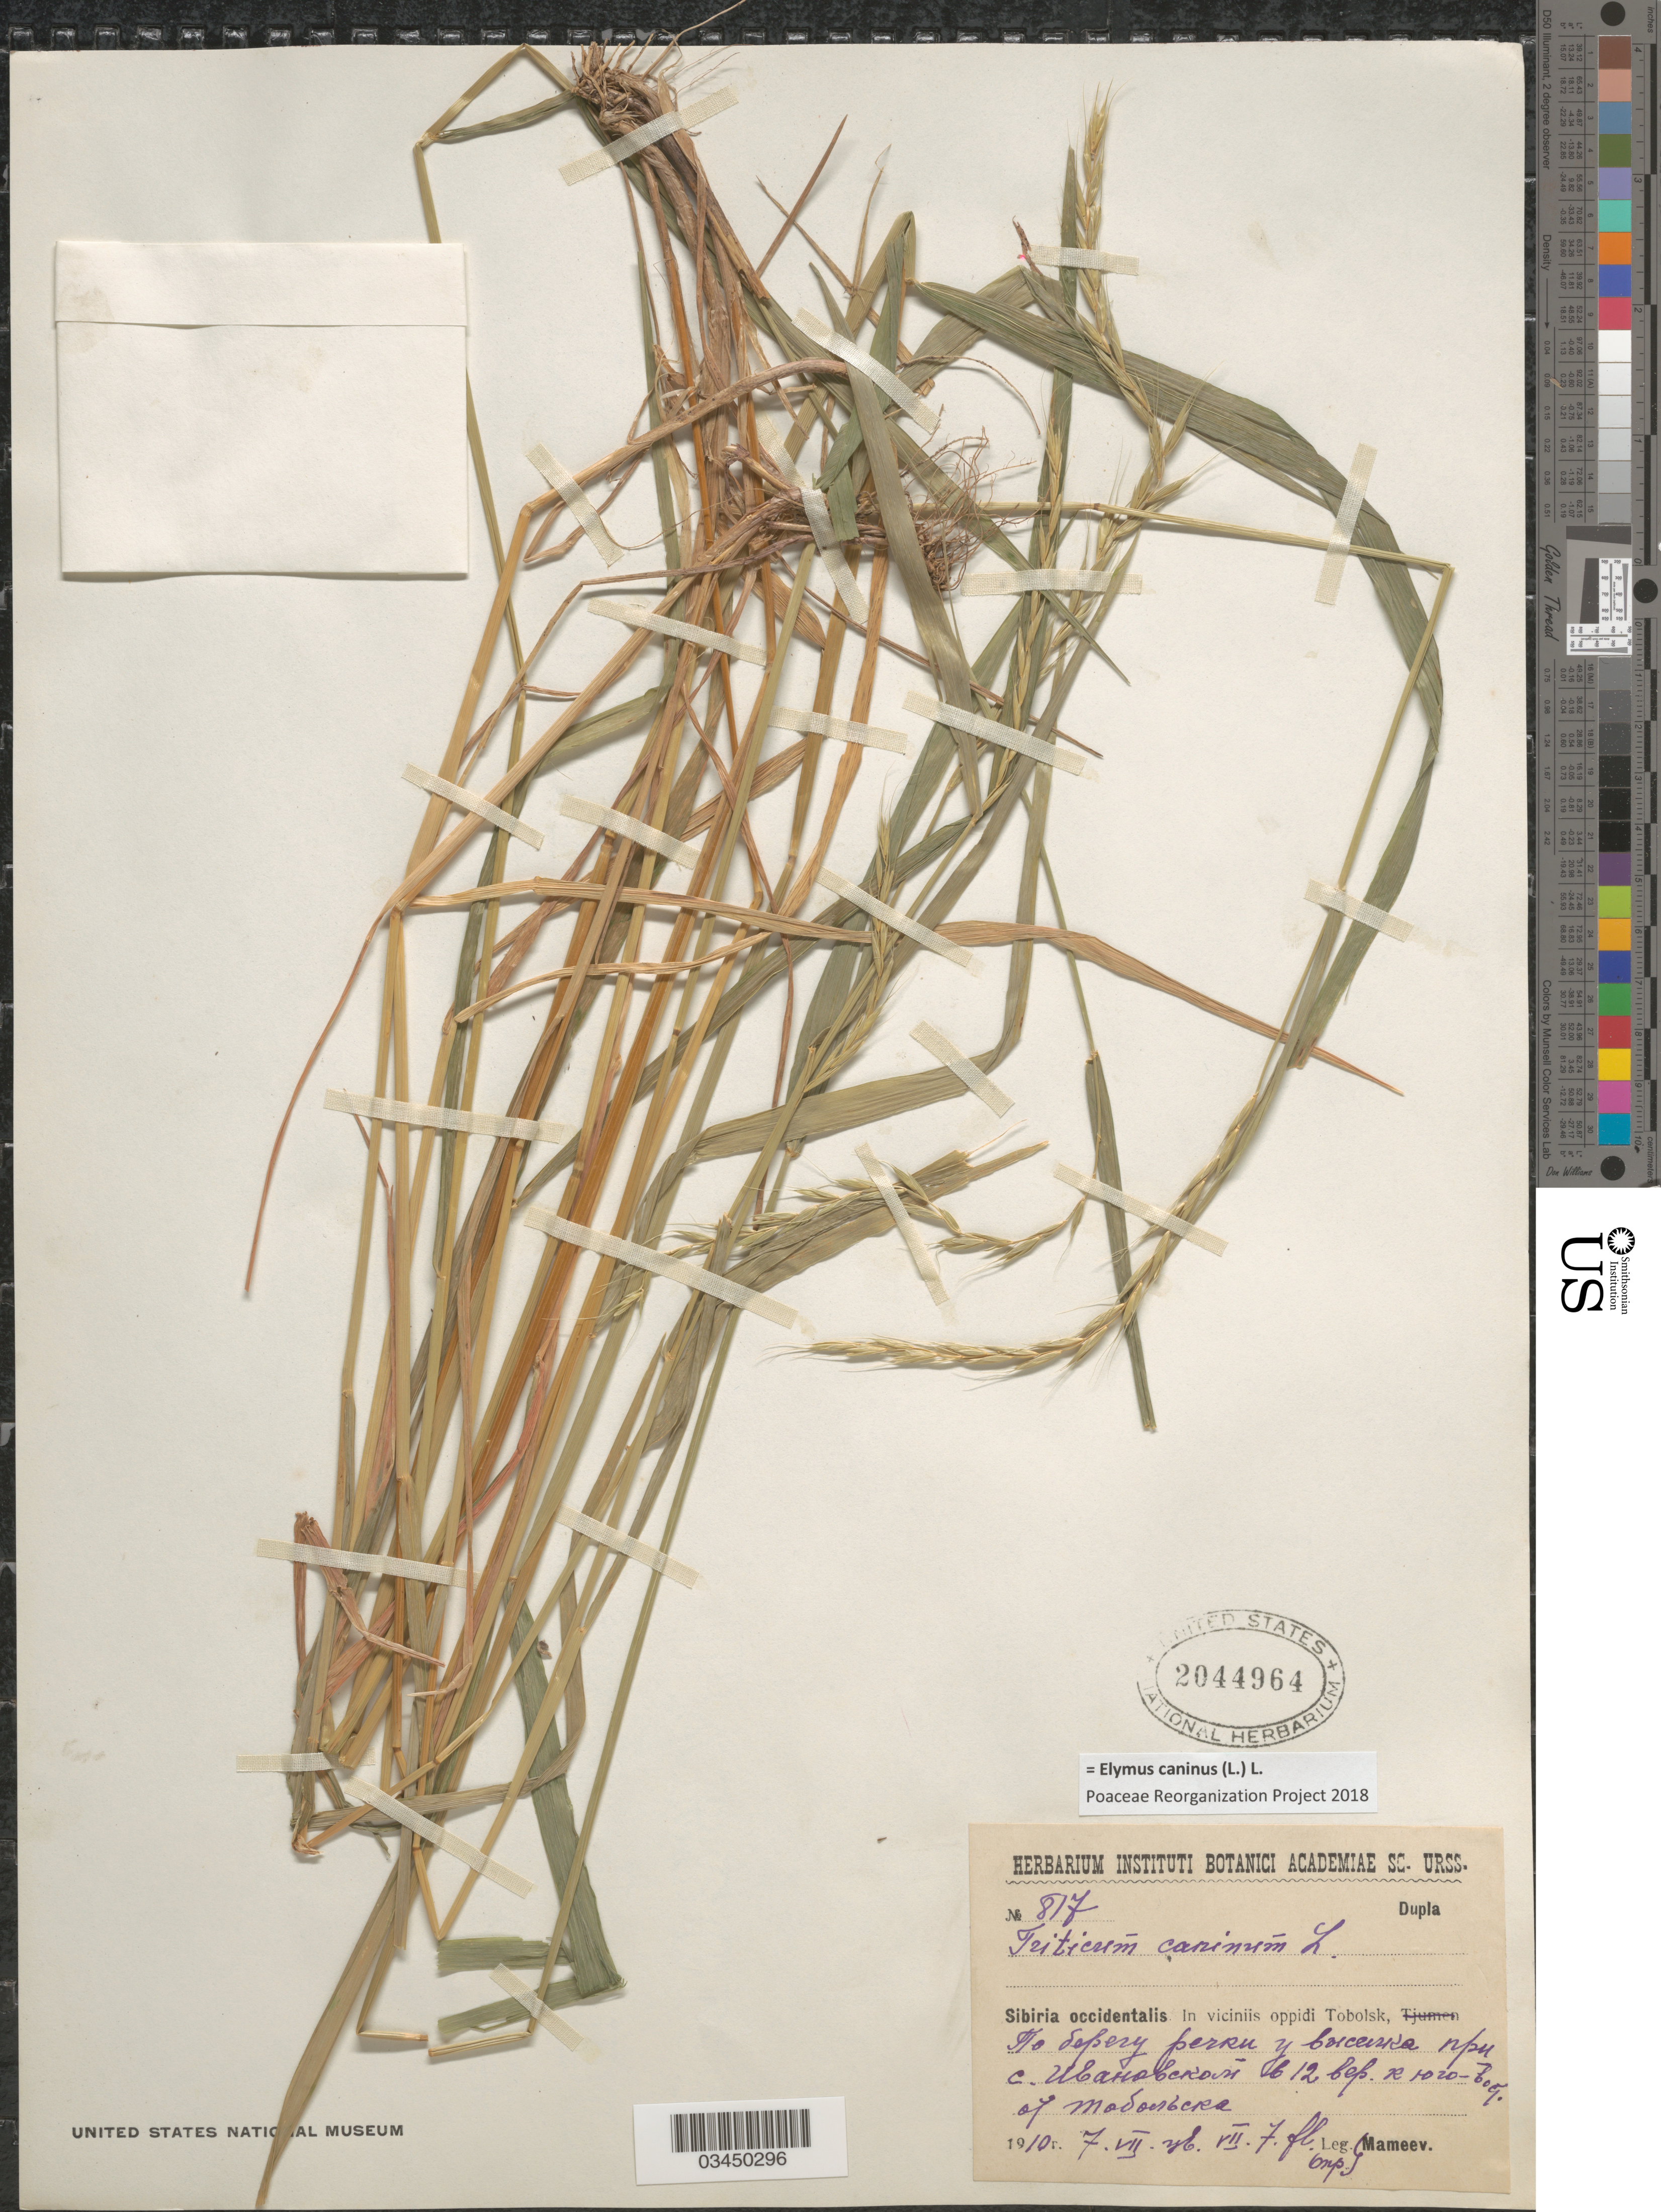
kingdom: Plantae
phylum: Tracheophyta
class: Liliopsida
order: Poales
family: Poaceae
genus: Elymus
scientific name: Elymus caninus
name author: (L.) L.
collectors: Mameev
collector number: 817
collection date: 1910-07-07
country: Russian Federation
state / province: Tyumen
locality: Sibiria occidentalis. In viciniis oppidi Tobolsk. Near village Ivanovskoye, 12.8 km SE of Tobolsk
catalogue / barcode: US 2044964